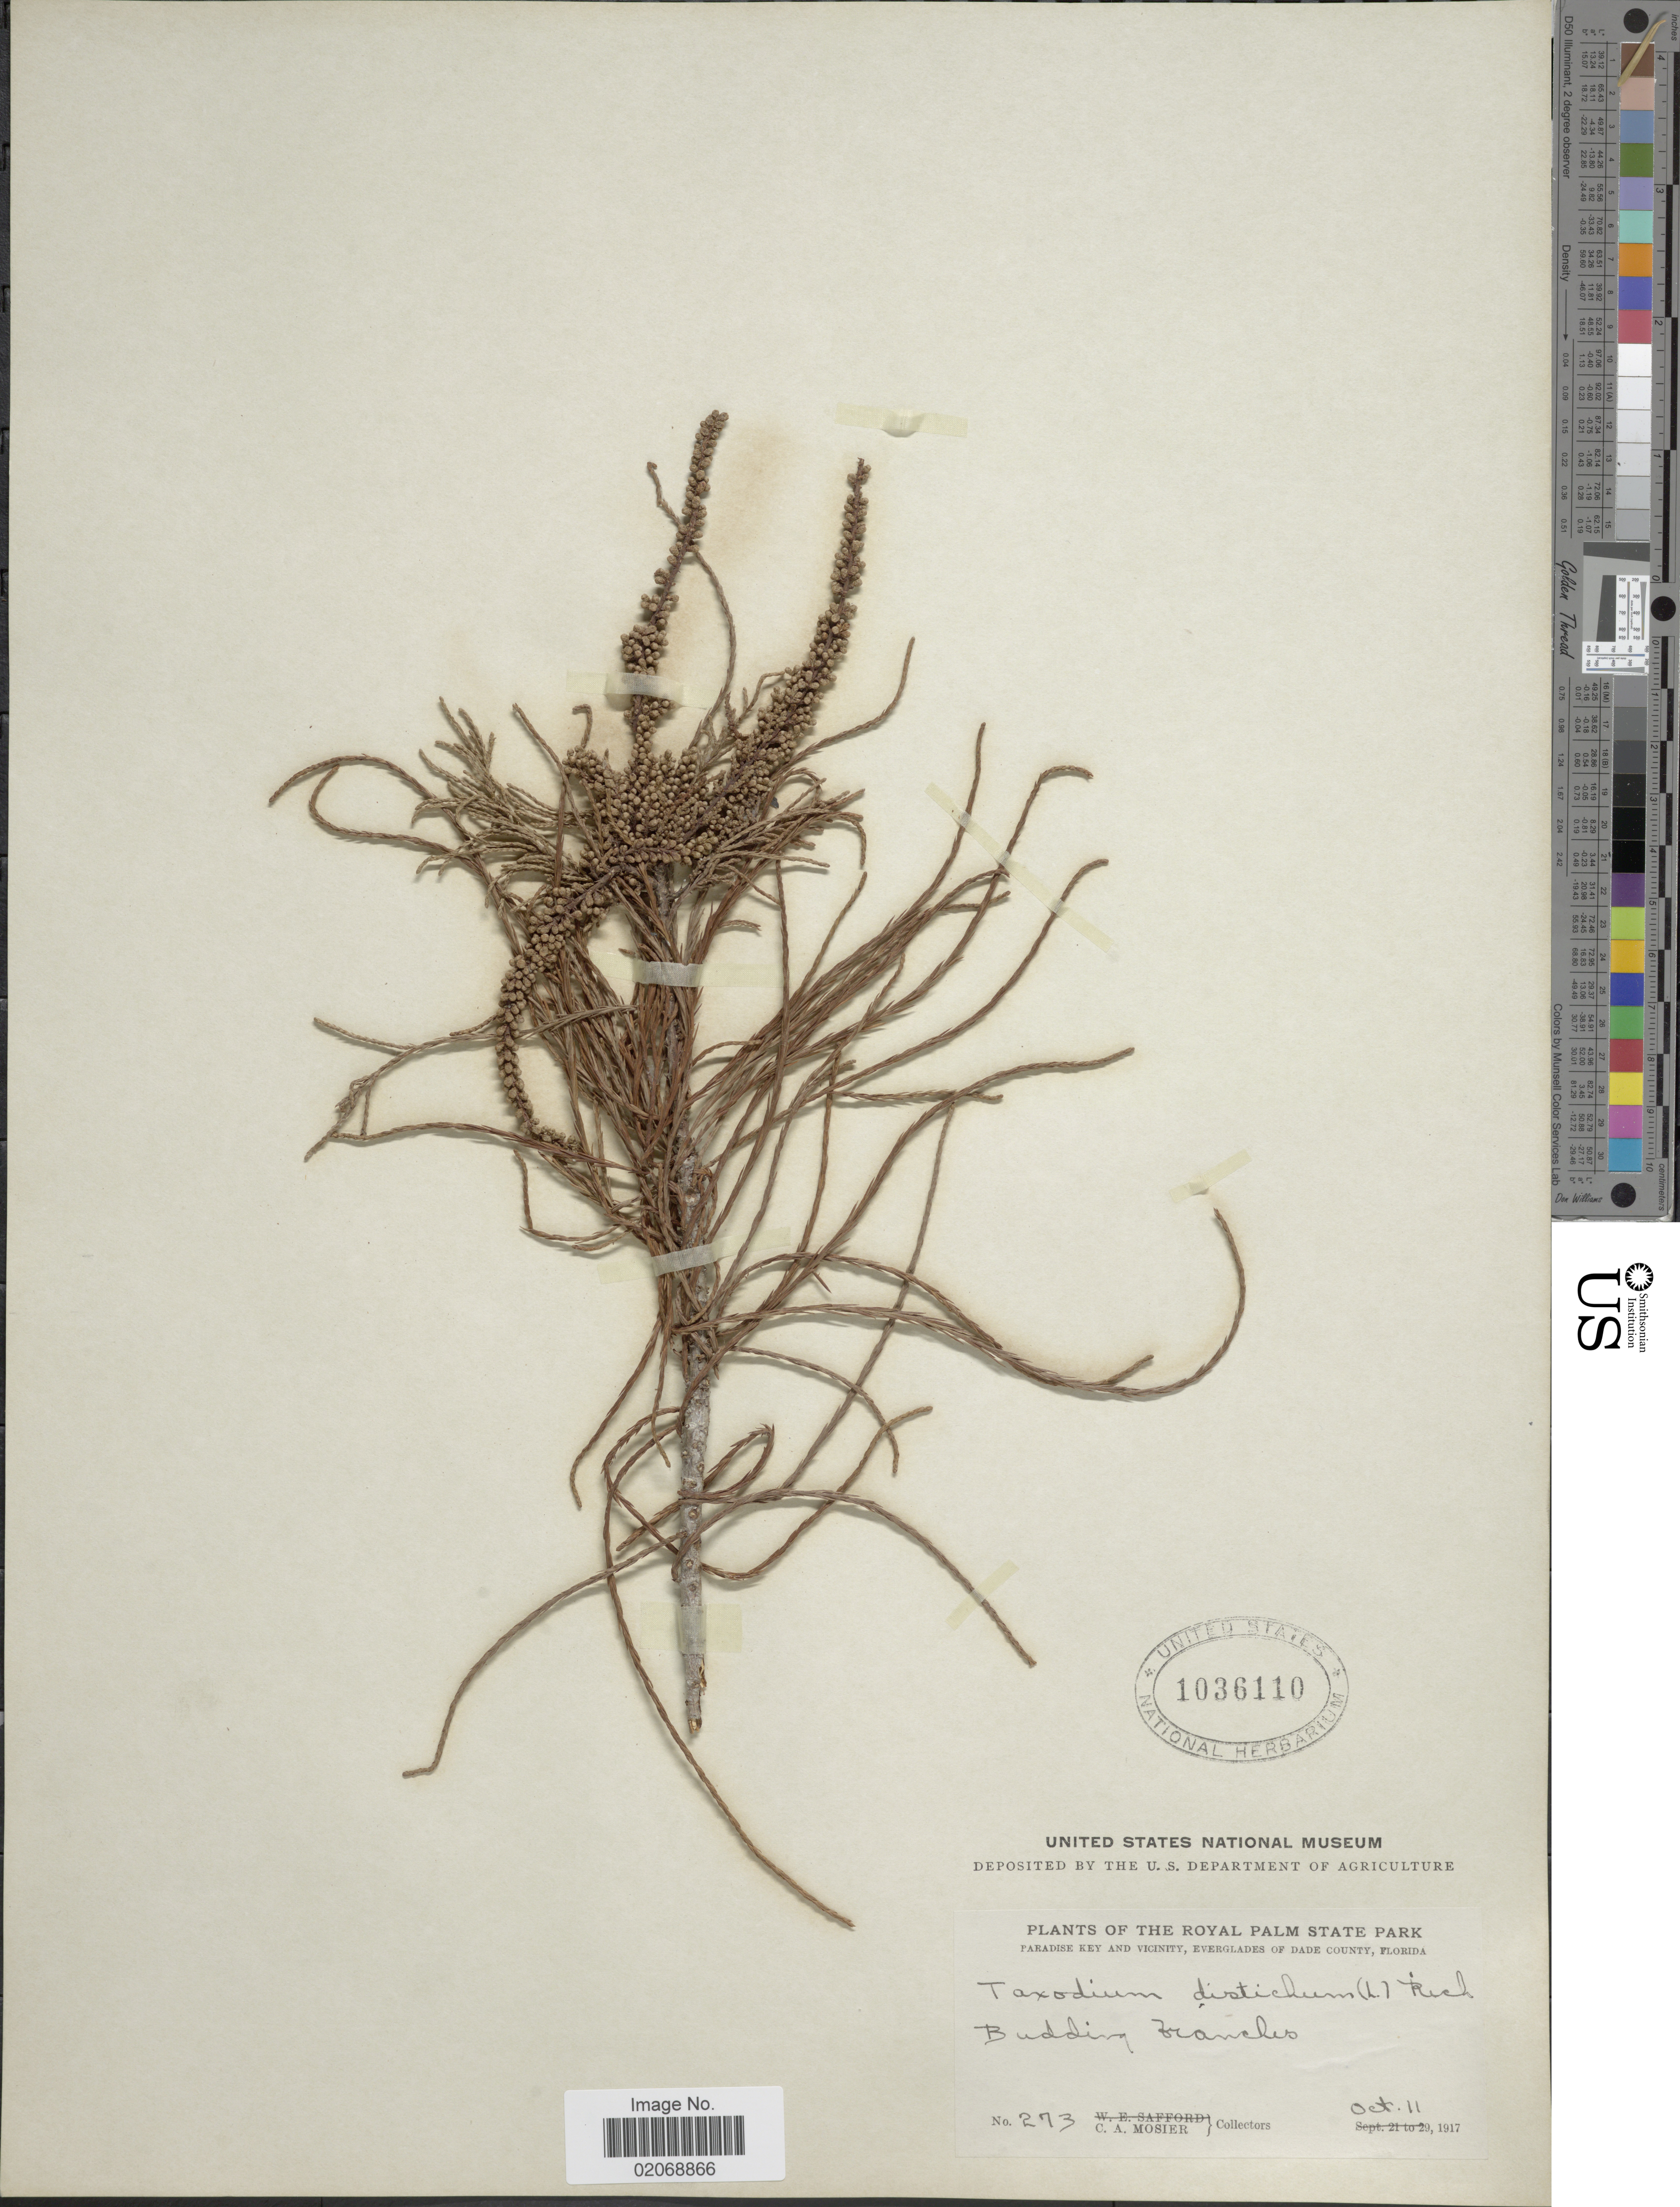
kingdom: Plantae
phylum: Tracheophyta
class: Pinopsida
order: Pinales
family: Cupressaceae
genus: Taxodium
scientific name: Taxodium ascendens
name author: Brongn.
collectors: C. A. Mosier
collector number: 273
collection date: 1917-10-11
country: United States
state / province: Florida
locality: Royal Palm State Park, Paradise Key and vicinity, everglades of Dade County, Budding franches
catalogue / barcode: US 1036110